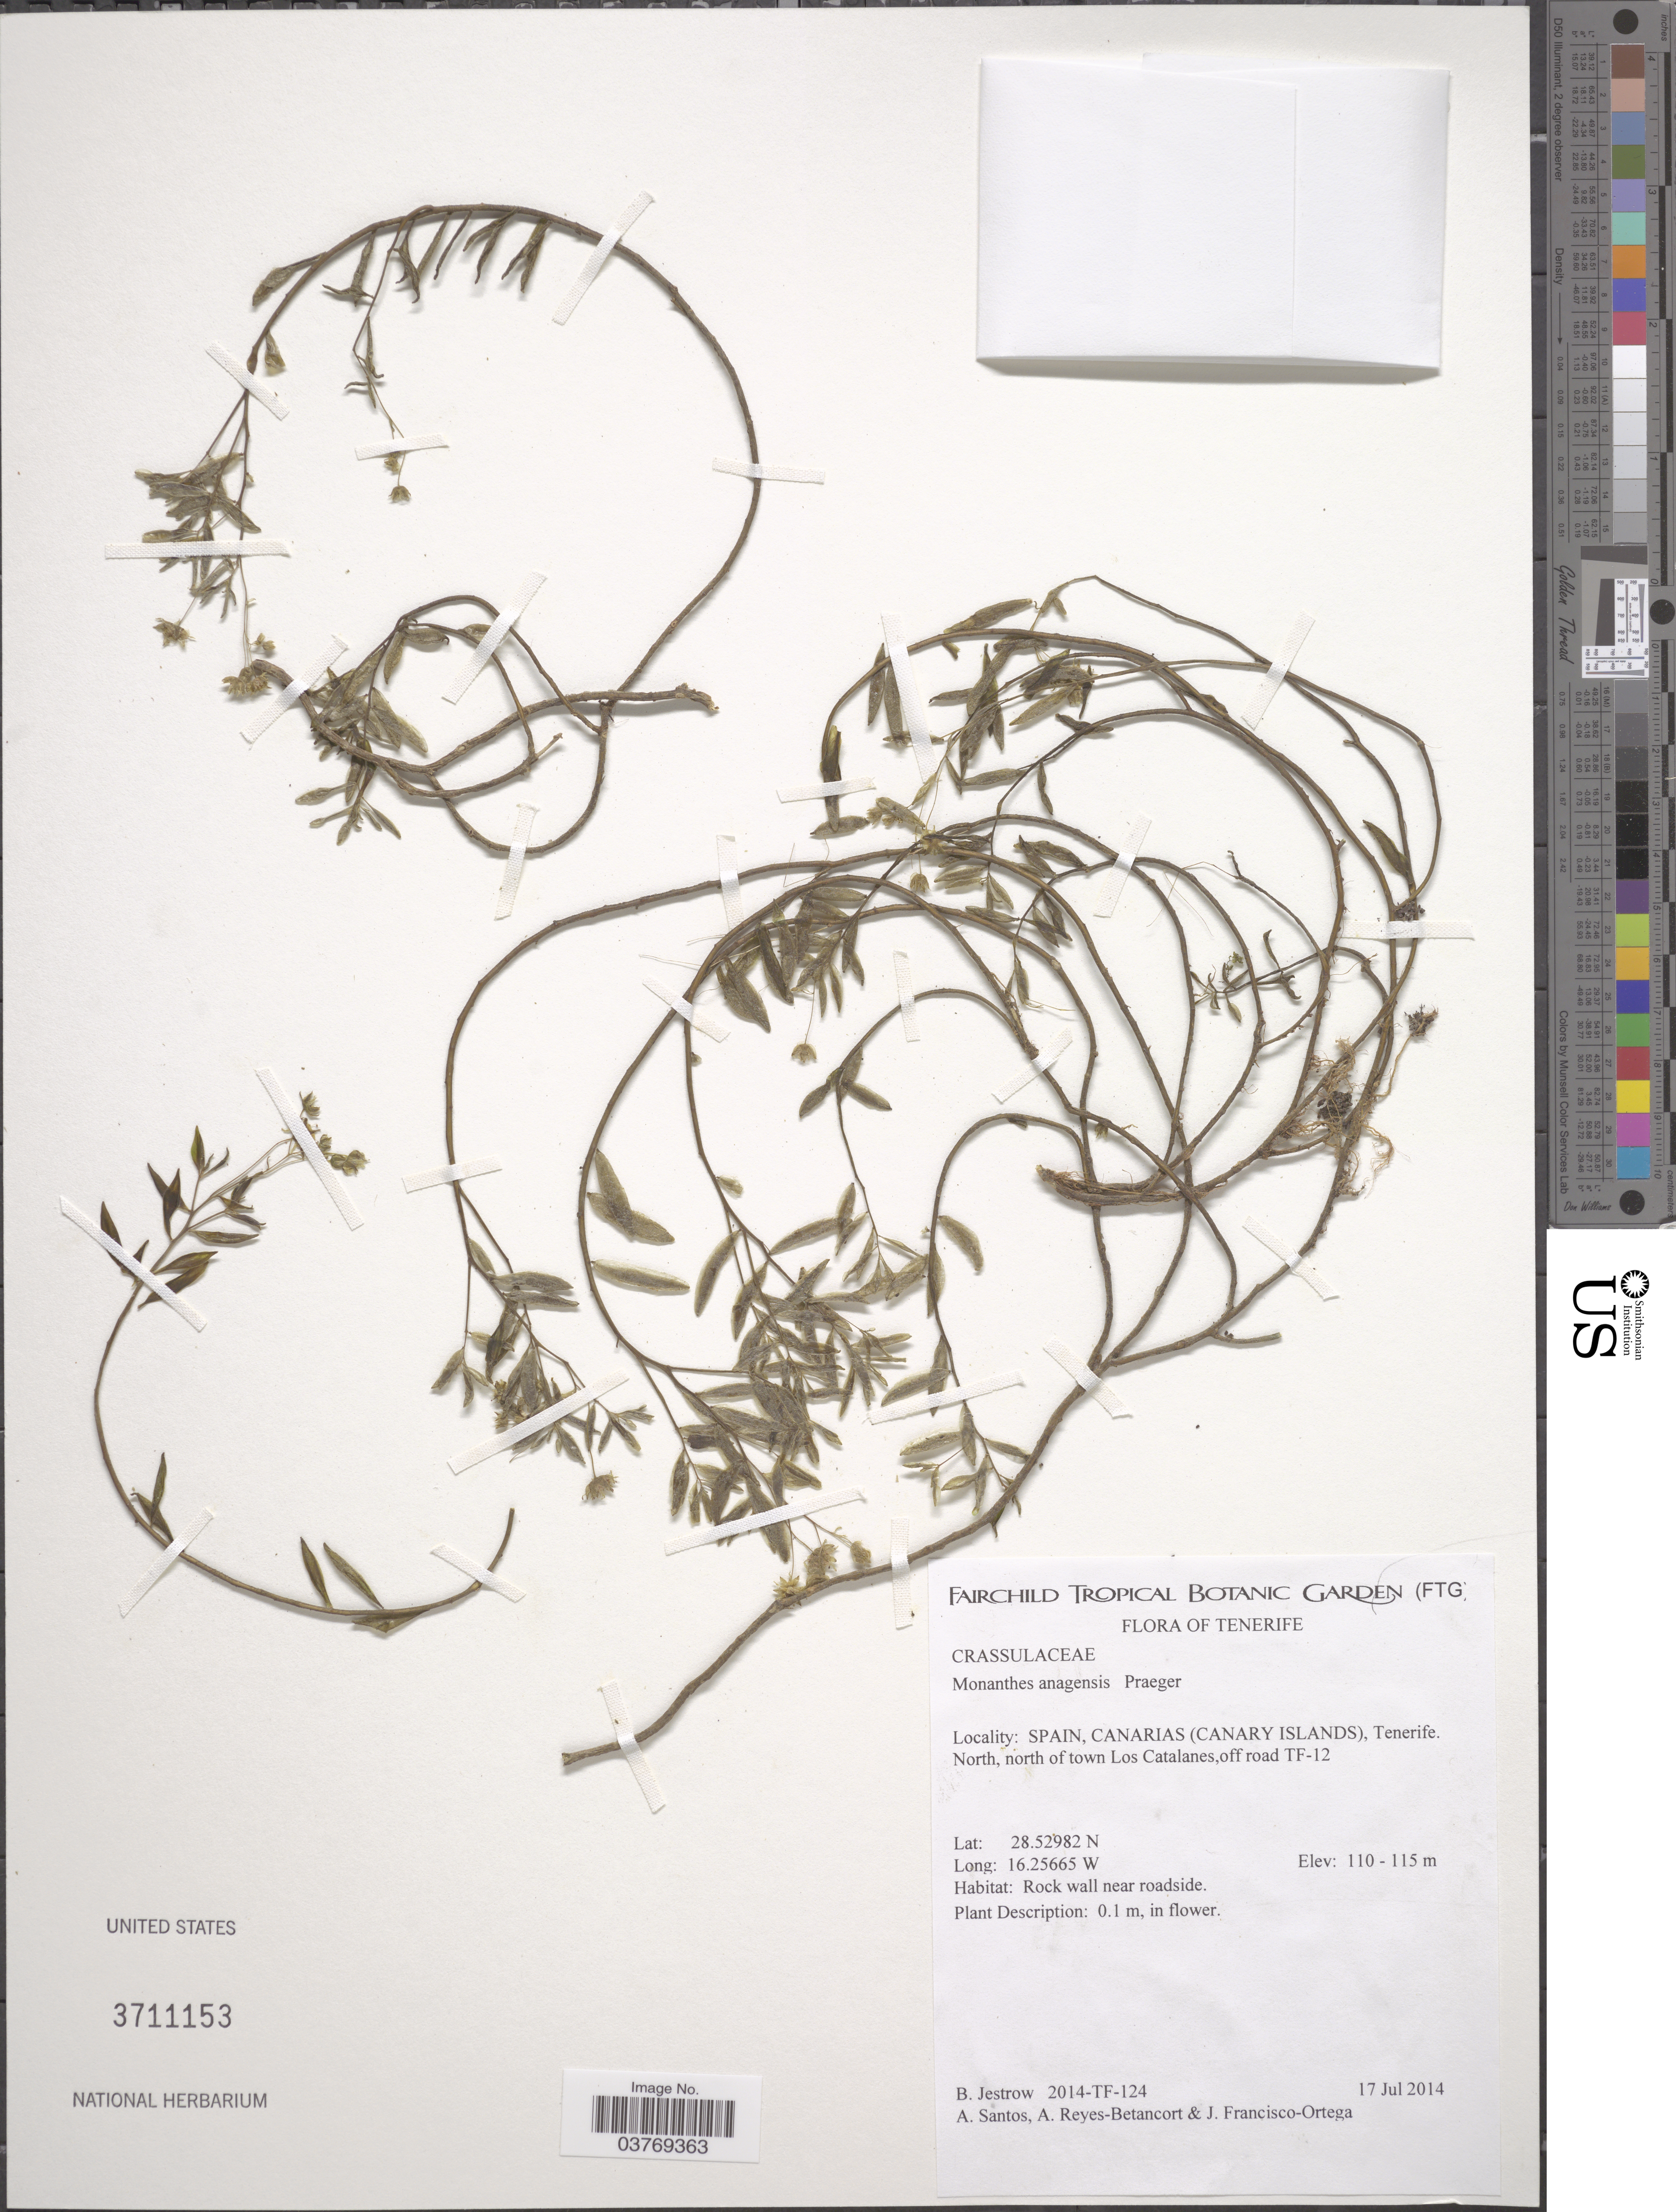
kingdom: Plantae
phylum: Tracheophyta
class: Magnoliopsida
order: Saxifragales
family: Crassulaceae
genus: Monanthes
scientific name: Monanthes anagensis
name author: Praeger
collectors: B. Jestrow, A. Santos, A. Reyes-Betancort & J. Francisco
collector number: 2014-TF-124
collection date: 2014-07-17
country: Spain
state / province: Canarias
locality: Tenerife. Canary Islands. North, north of town Los Catalanes, off road TF-12.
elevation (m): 110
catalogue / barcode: US 3711153